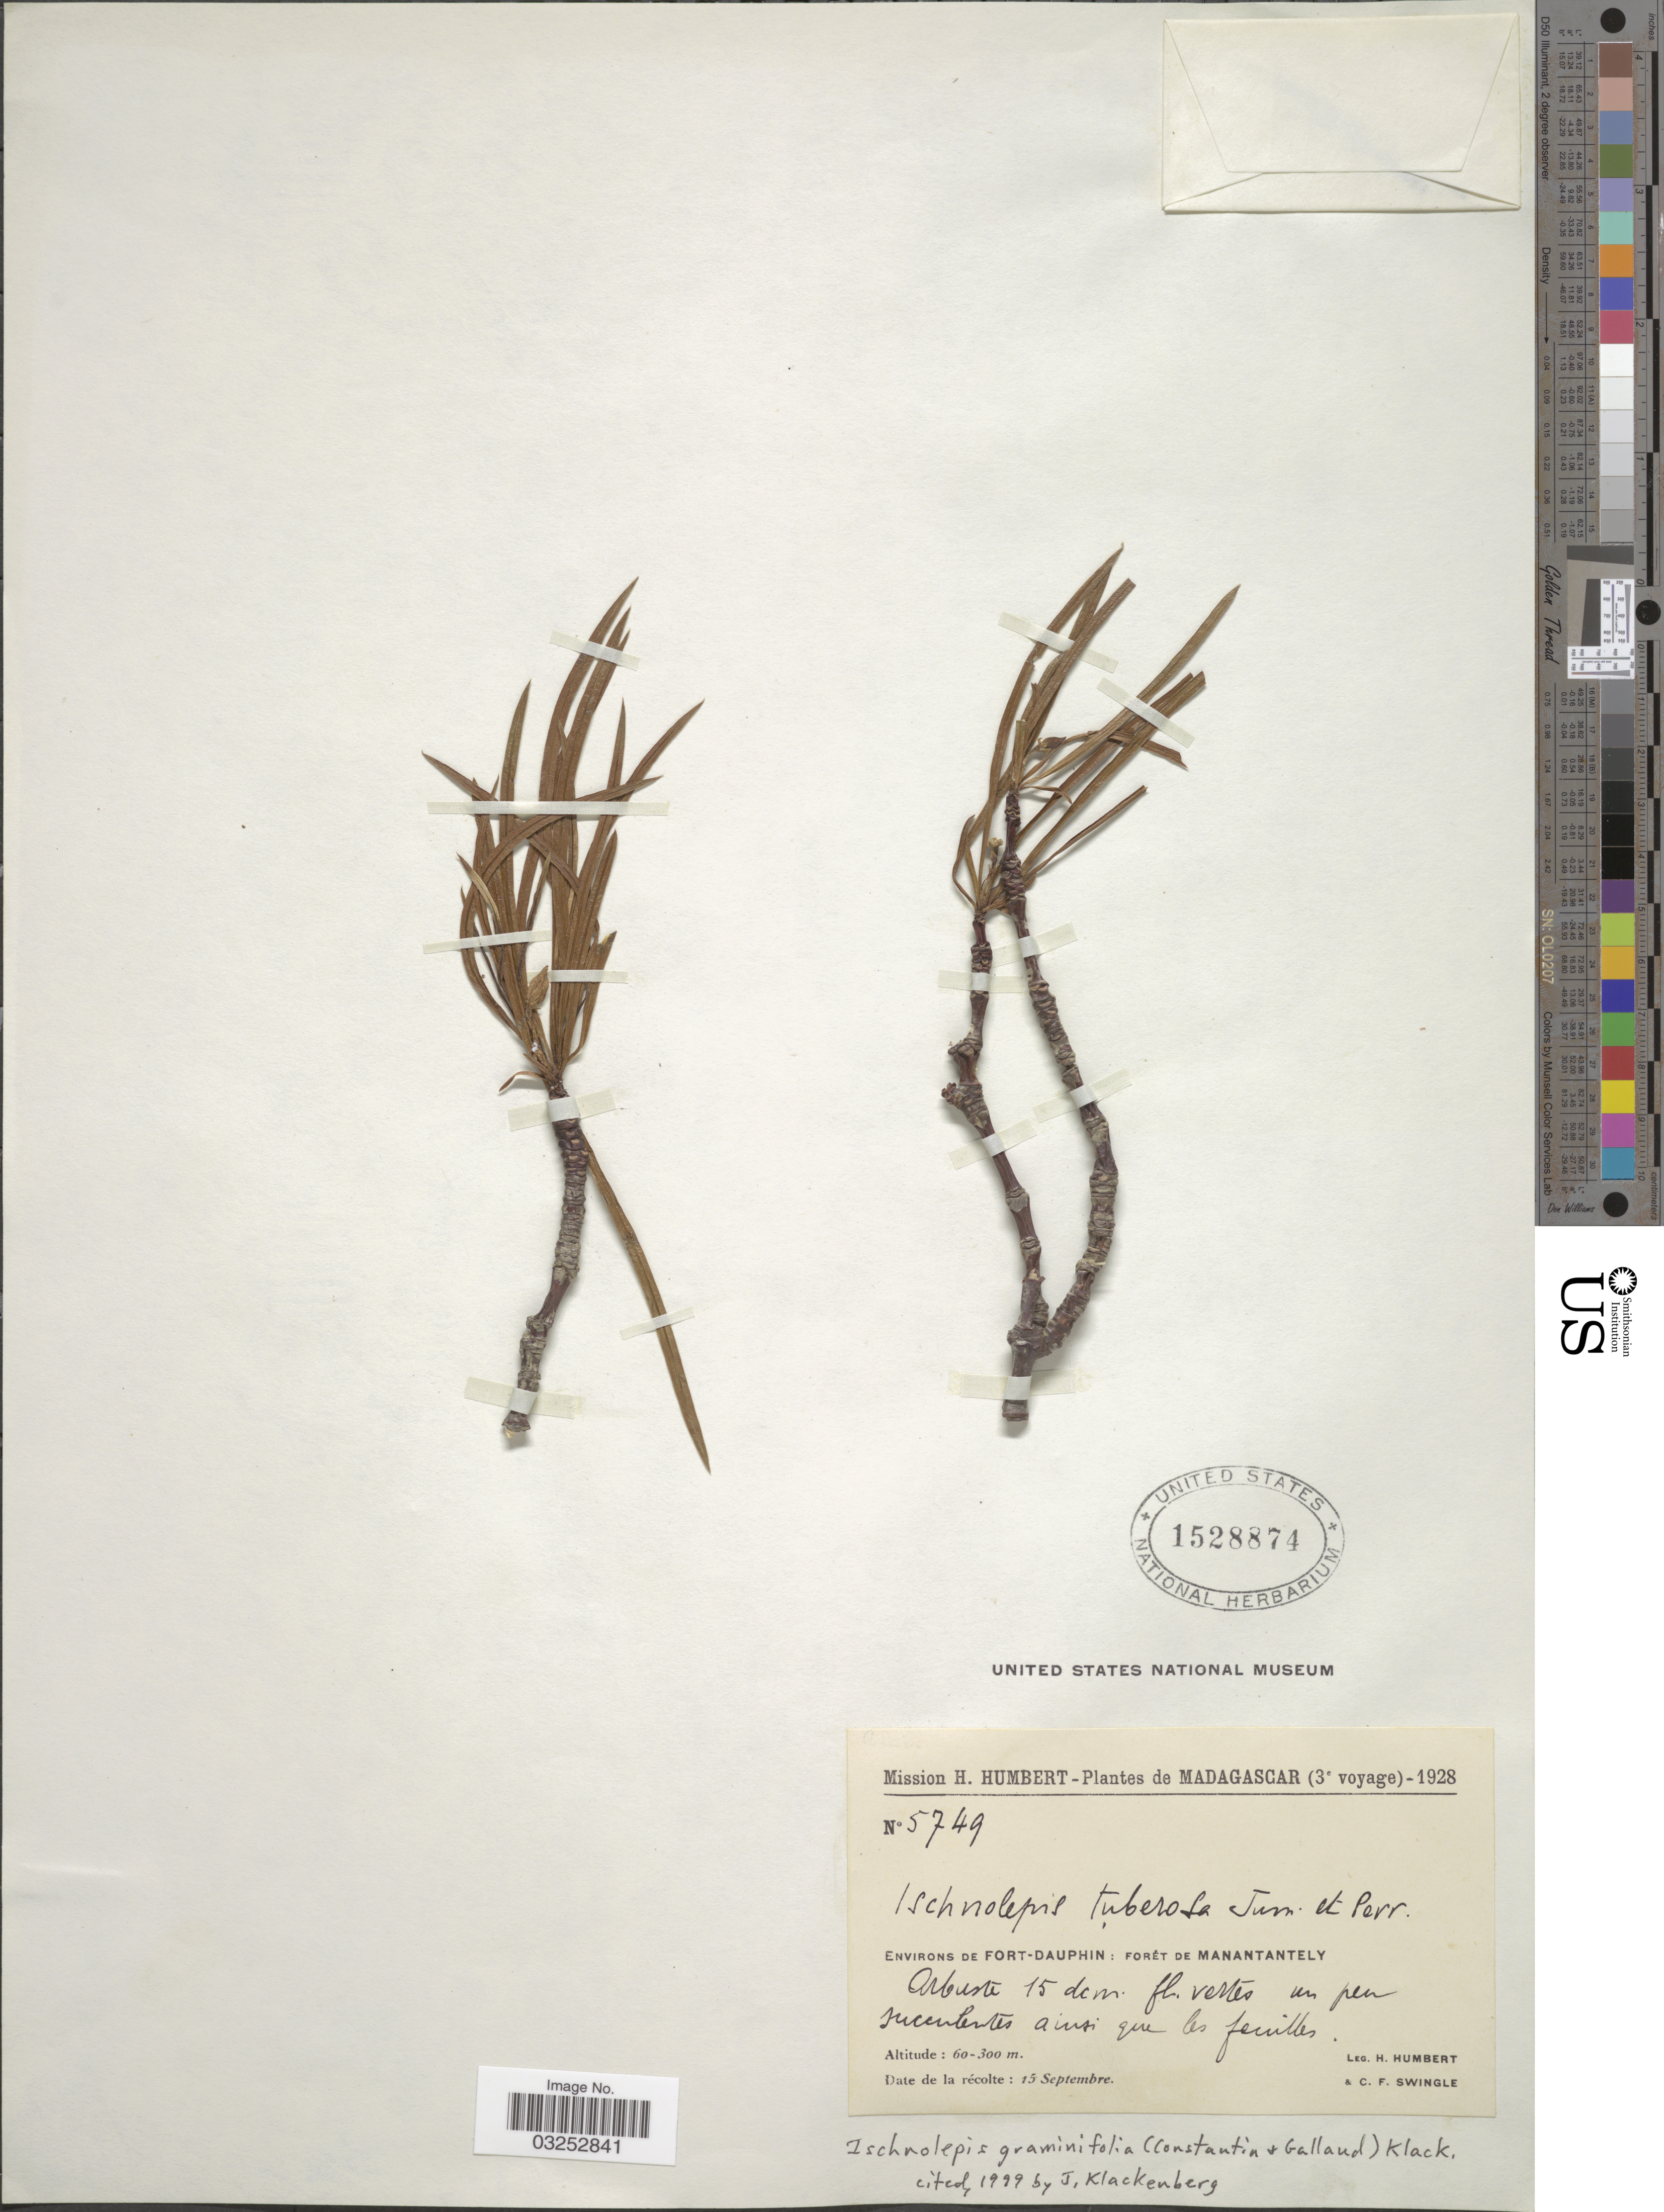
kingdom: Plantae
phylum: Tracheophyta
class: Magnoliopsida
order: Gentianales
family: Apocynaceae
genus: Ischnolepis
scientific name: Ischnolepis graminifolia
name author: (Costantin & Gallaud) Klack.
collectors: H. Humbert & C. Swingle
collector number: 5749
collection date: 1928-09-15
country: Madagascar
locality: Environs De Fort-Dauphin: Forêt De Manantantely.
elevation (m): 60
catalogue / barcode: US 1528874